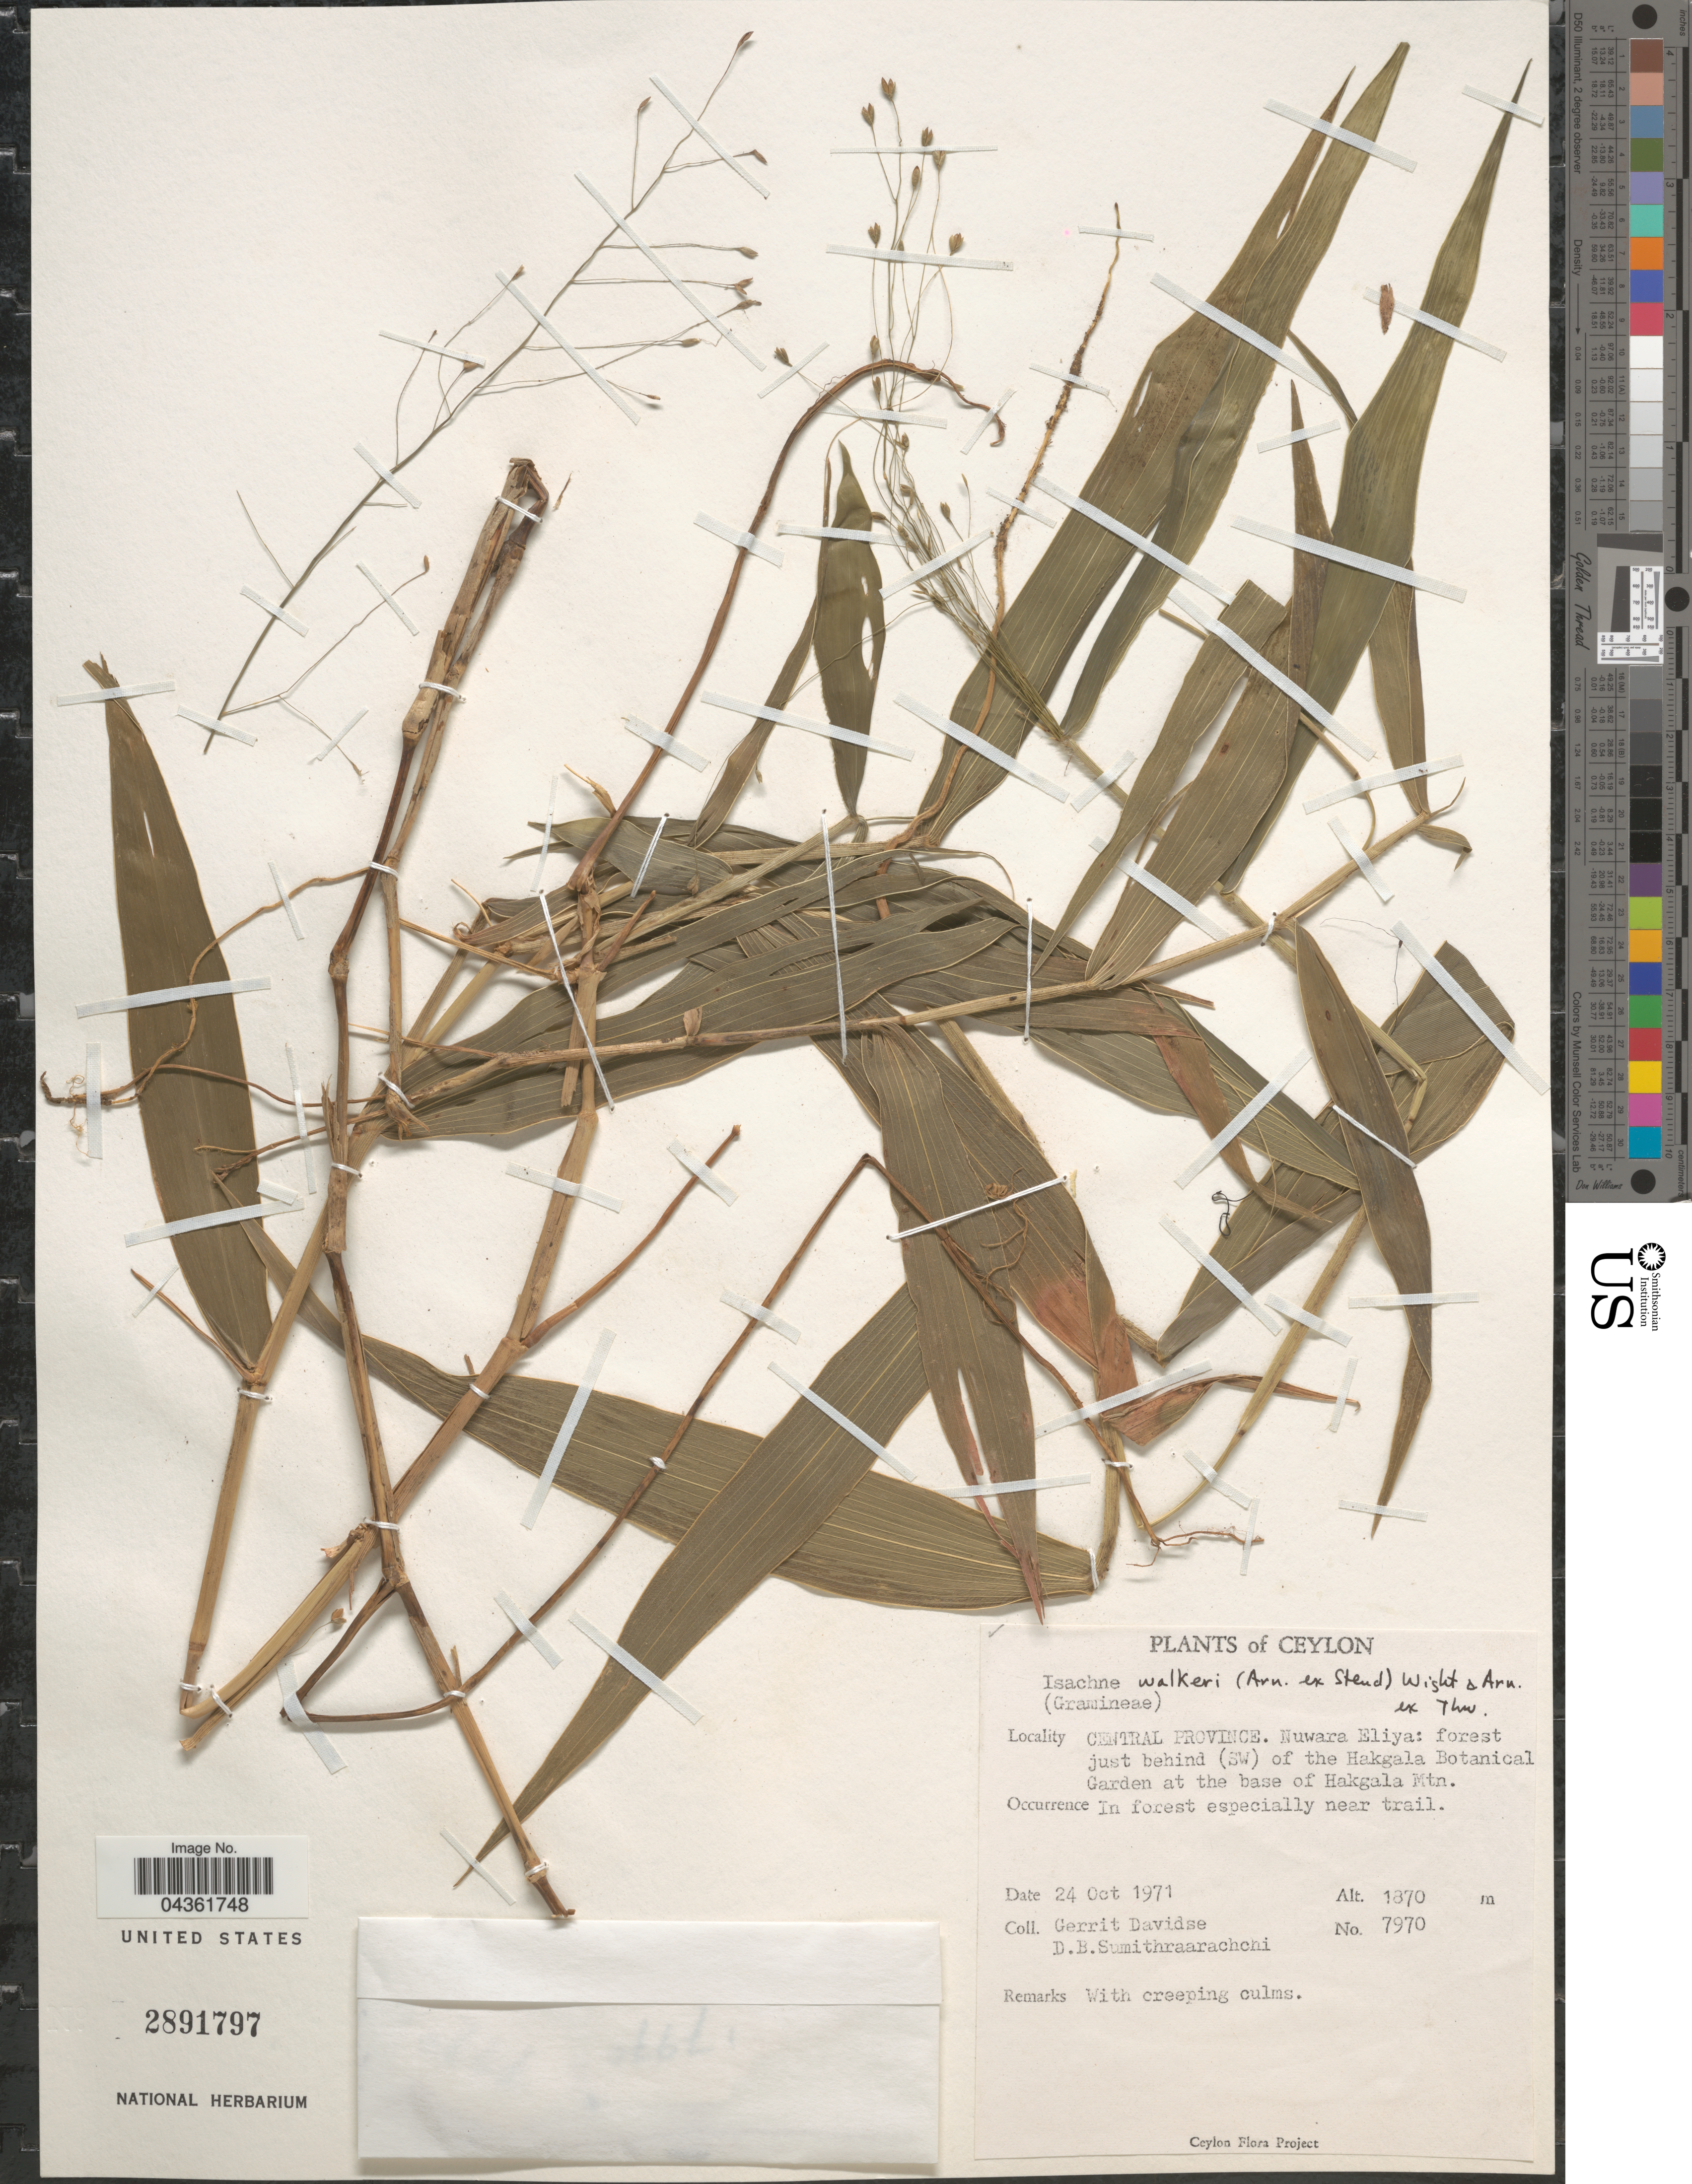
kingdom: Plantae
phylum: Tracheophyta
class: Liliopsida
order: Poales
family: Poaceae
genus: Isachne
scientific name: Isachne walkeri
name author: (Arn. ex Steud.) Wight & Arn. ex Hook. f.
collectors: G. Davidse & D. B. Sumithraarachchi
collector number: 7970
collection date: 1971-10-24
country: Sri Lanka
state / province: Central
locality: Ceylon. Central Province. Nuwara Eliya: forest just behind (SW) of the Hakgala Botanical Garden at the base of Hakgala Mtn.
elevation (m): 1870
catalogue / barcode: US 2891797